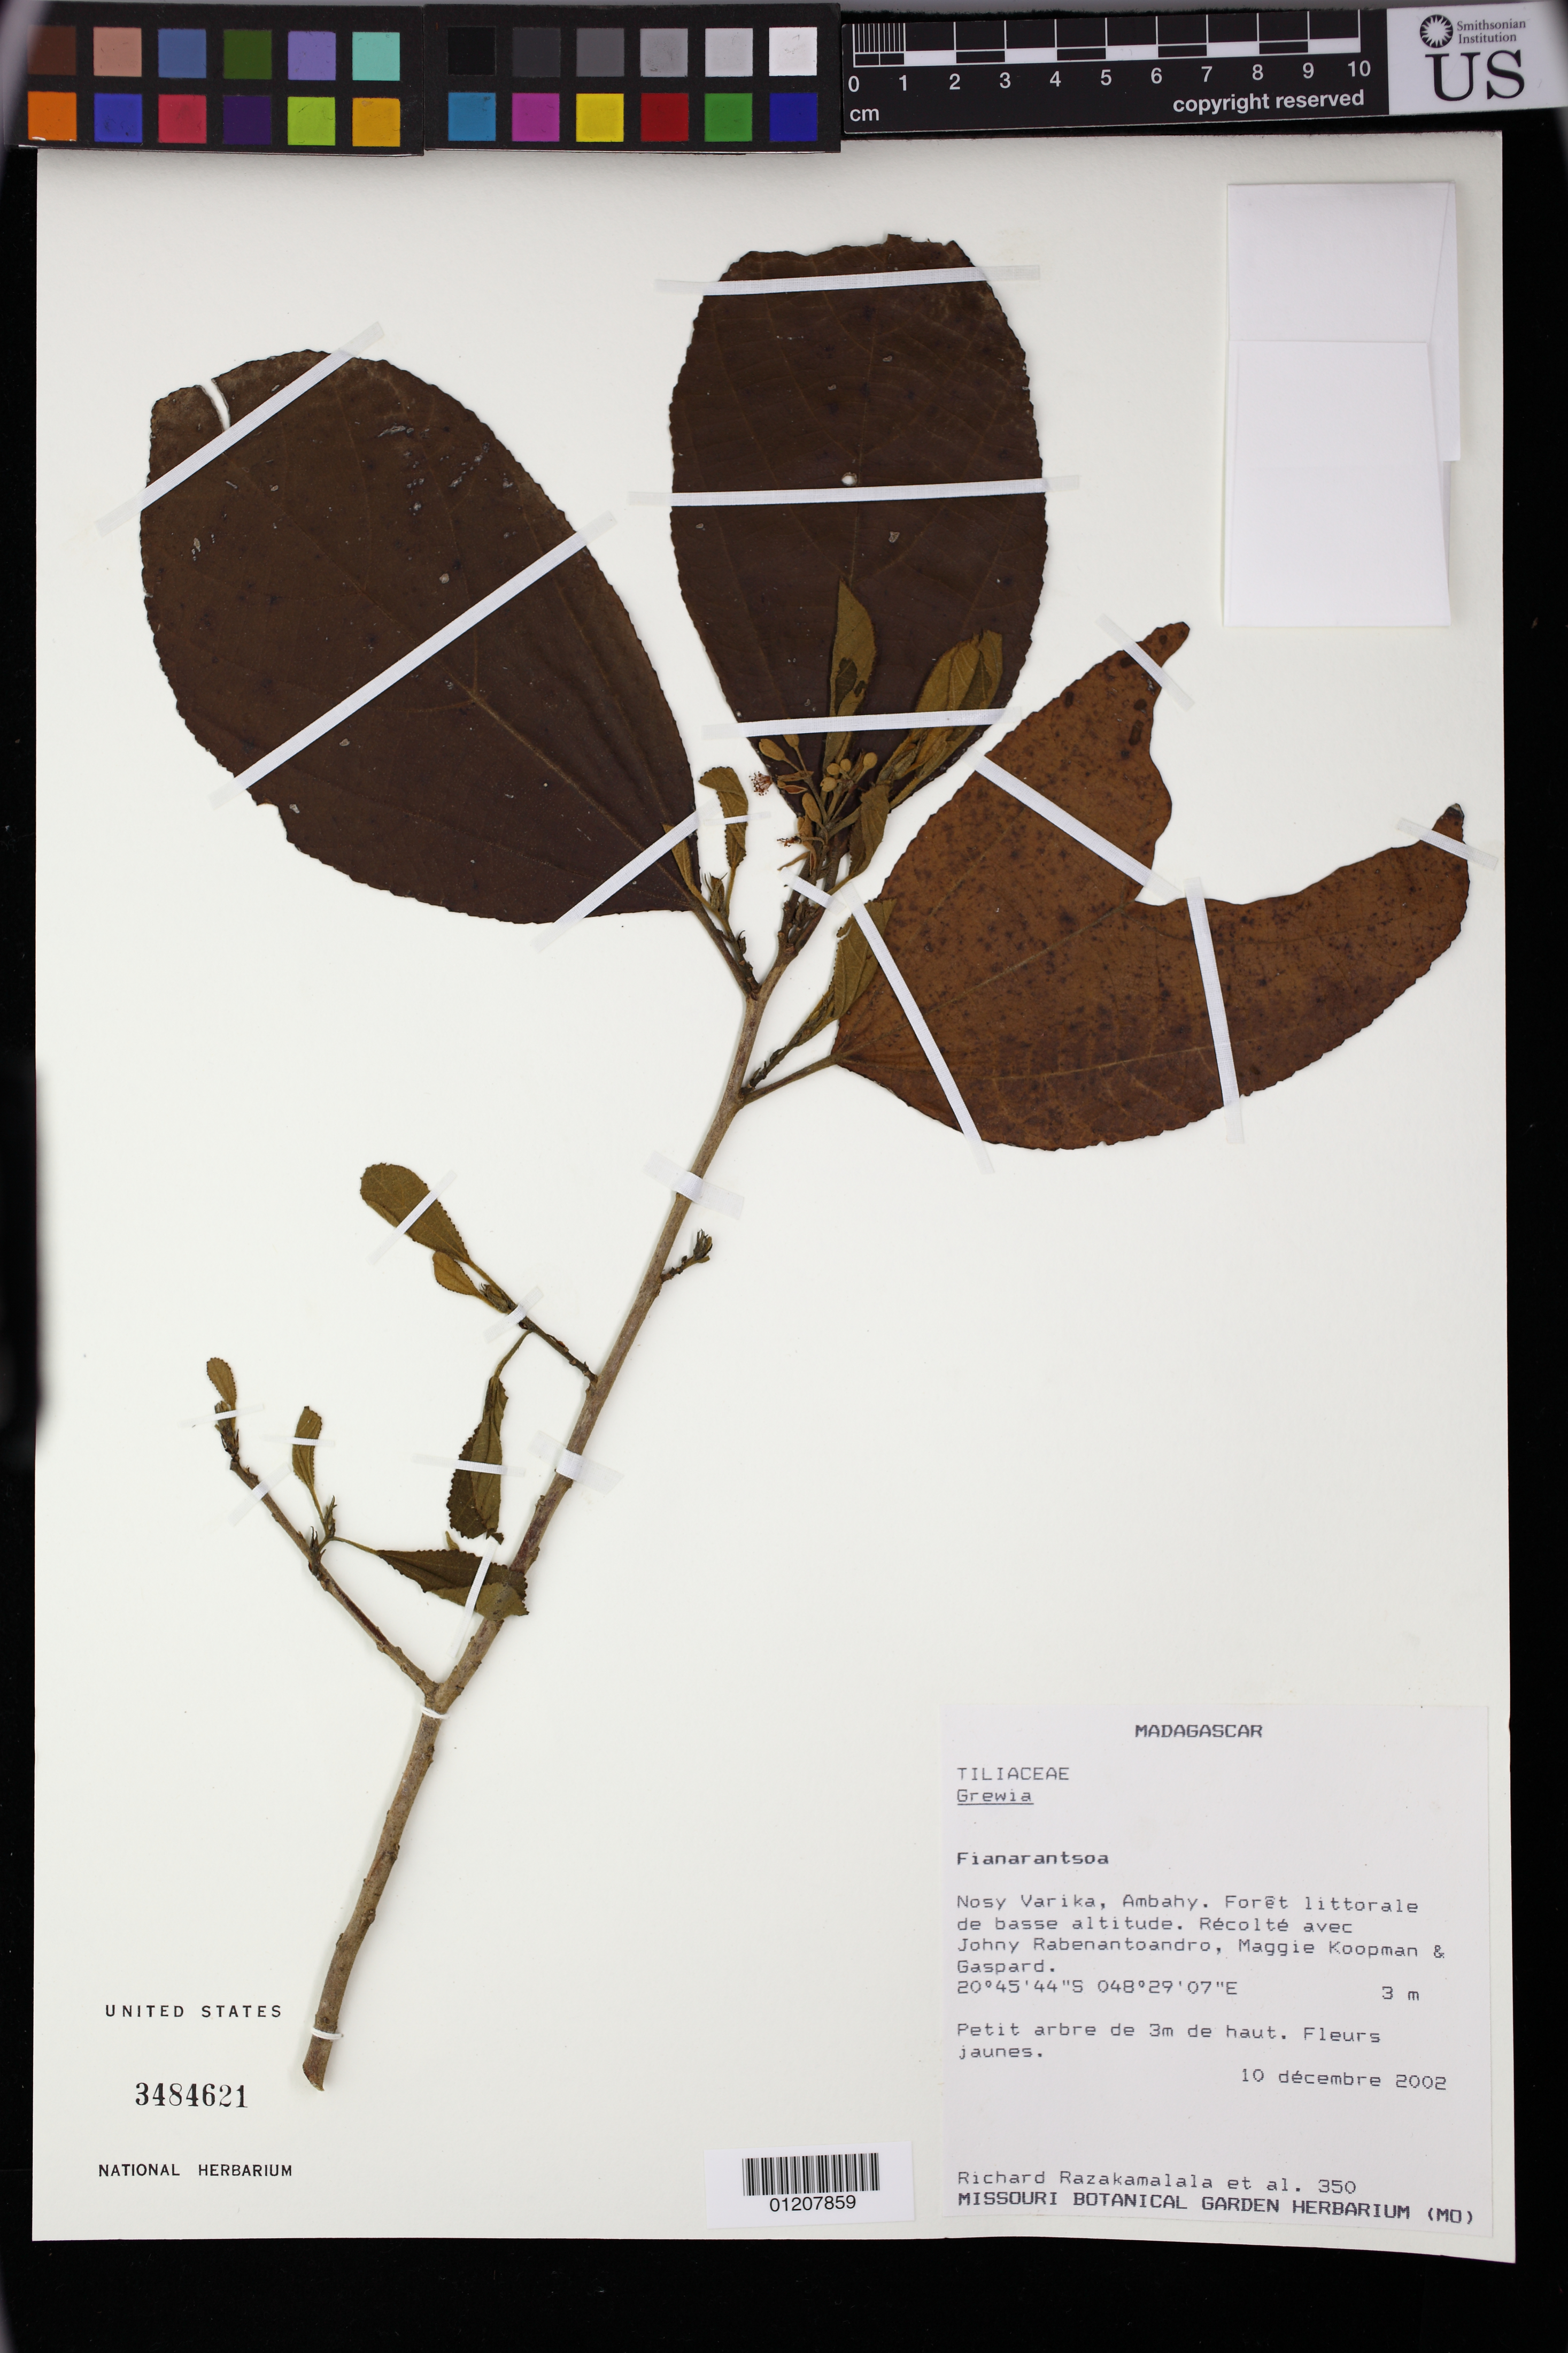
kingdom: Plantae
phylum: Tracheophyta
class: Magnoliopsida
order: Malvales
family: Malvaceae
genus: Grewia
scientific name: Grewia sp.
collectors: J. Rabenantoandro, M. M. Koopman & Gaspard, --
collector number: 350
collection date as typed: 12 Oct 2002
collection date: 2002-10-12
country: Madagascar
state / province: Vatovavy Fitovinany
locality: Fianarantsoa: Nosy Varika, Ambahy. Foret littorale de basse altitude.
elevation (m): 3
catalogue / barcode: US 3484621